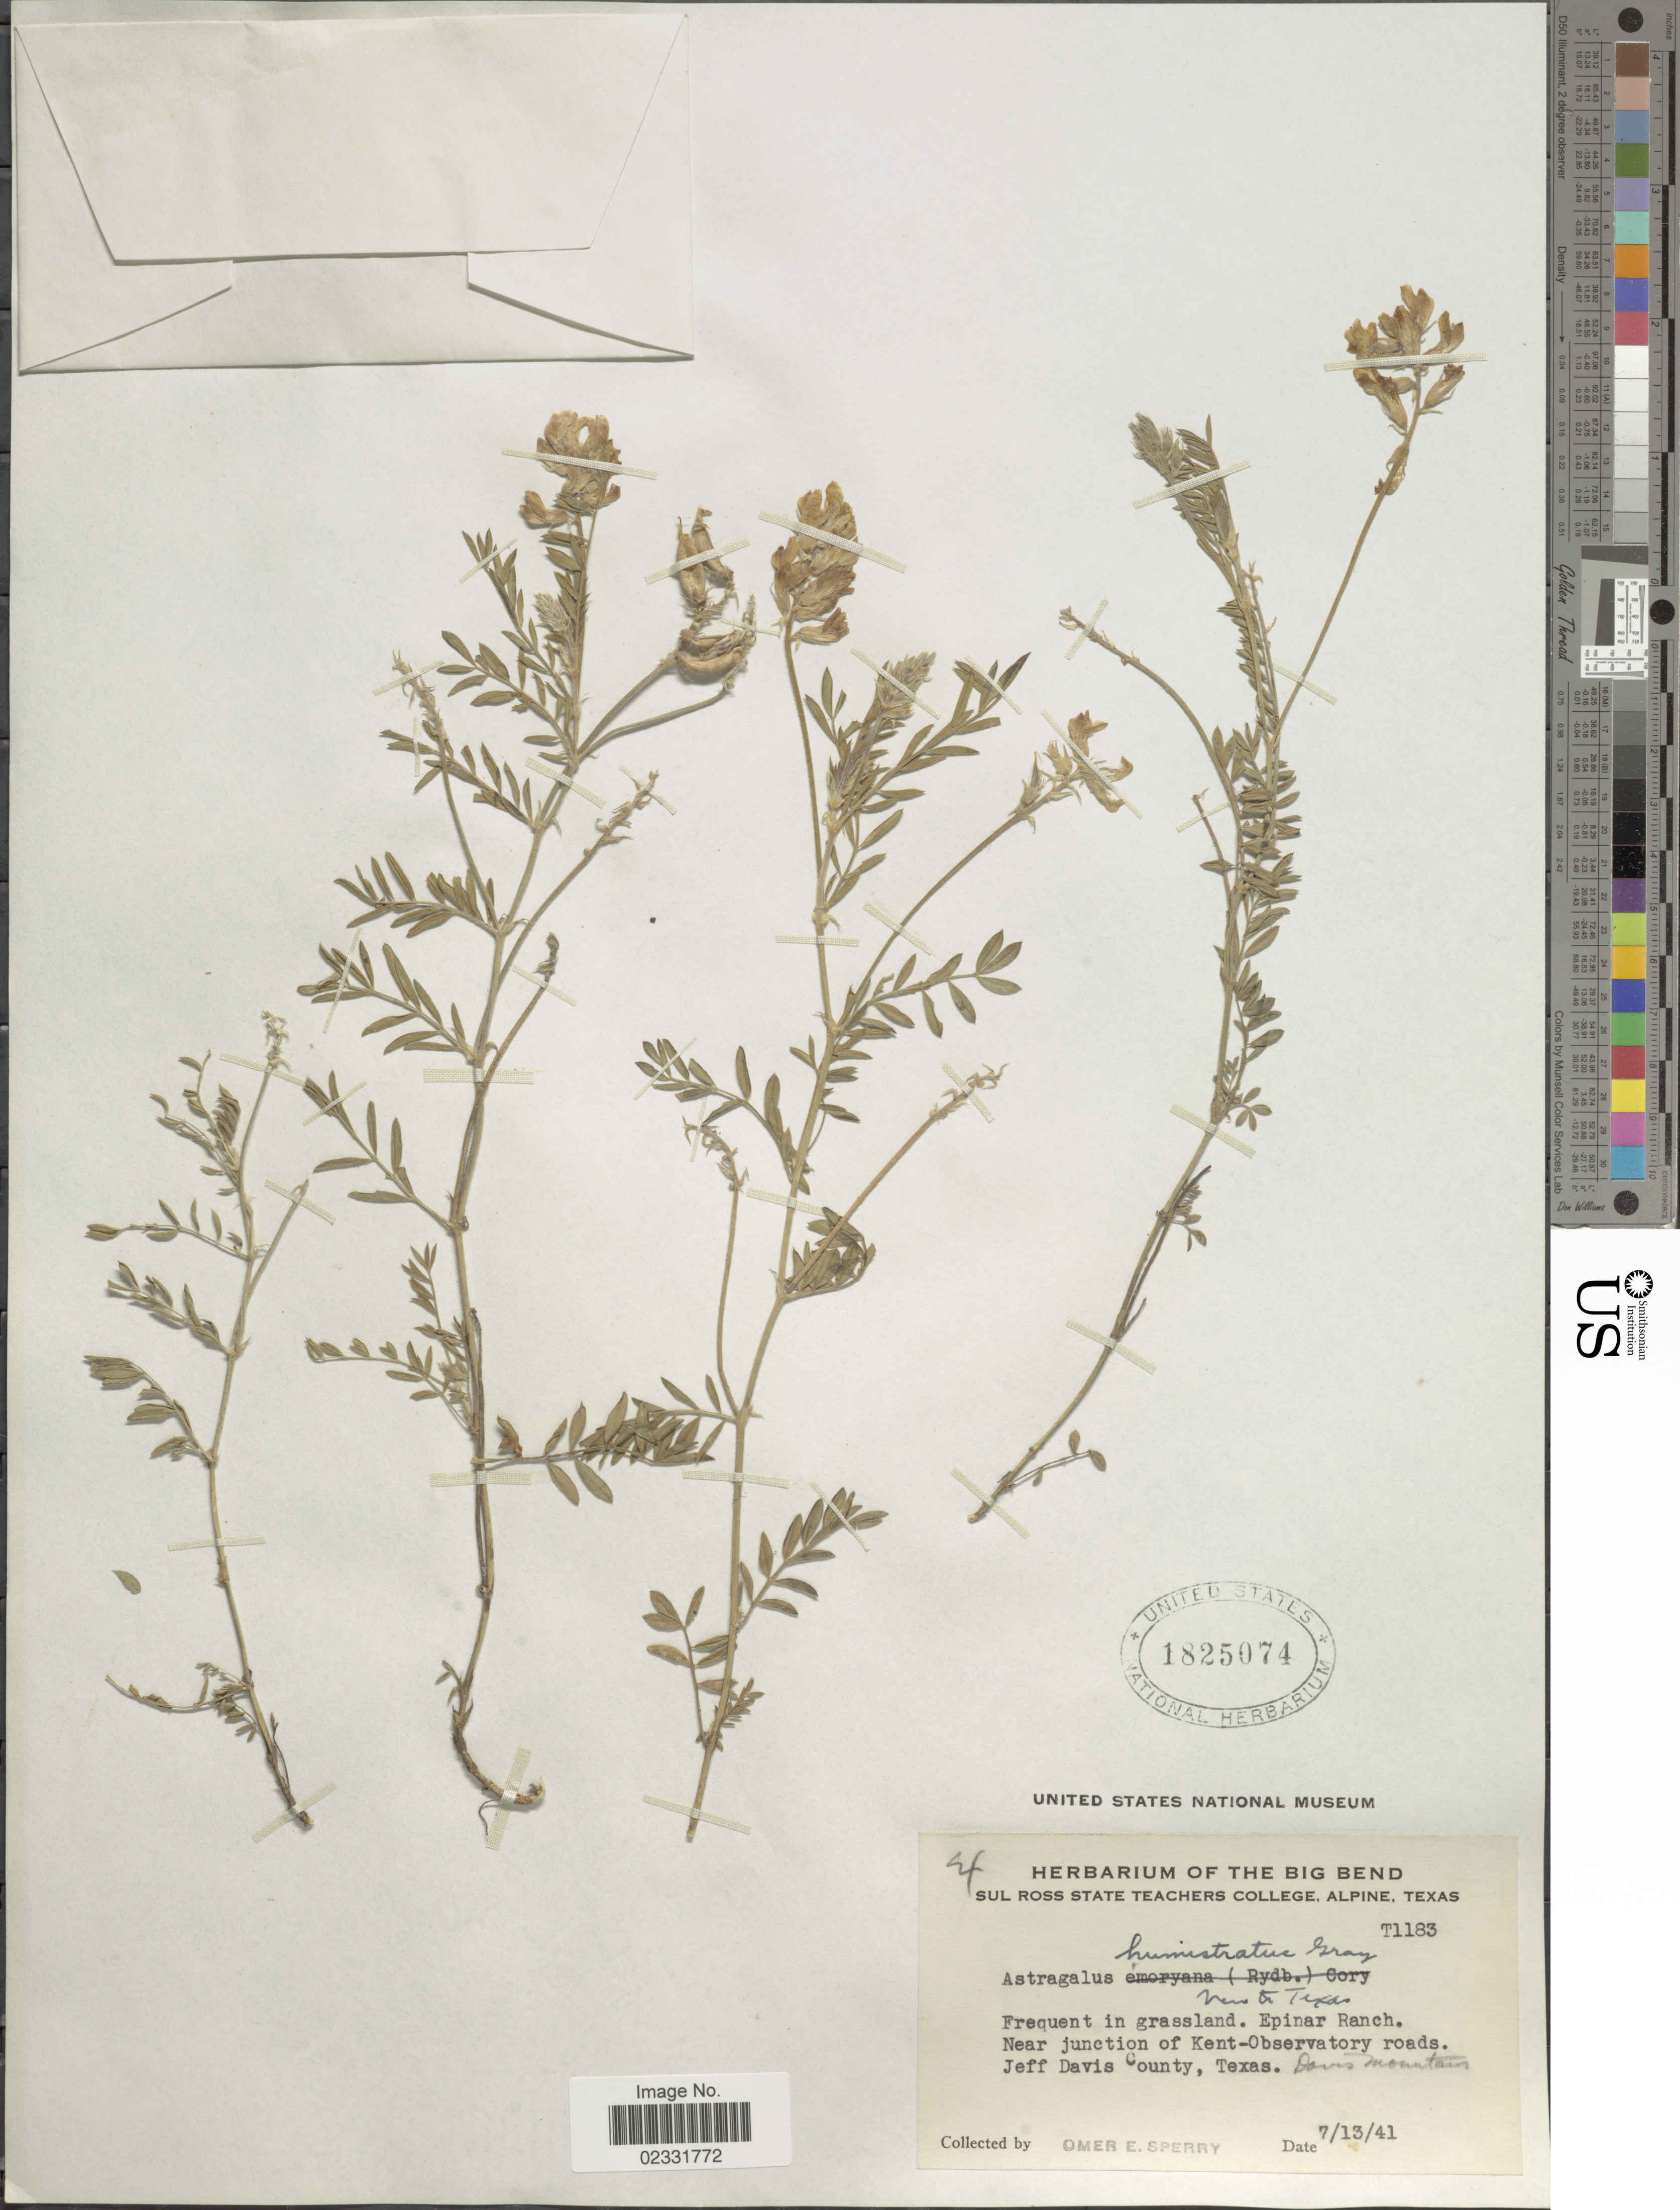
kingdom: Plantae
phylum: Tracheophyta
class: Magnoliopsida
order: Fabales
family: Fabaceae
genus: Astragalus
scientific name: Astragalus humistratus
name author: A. Gray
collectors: O. E. Sperry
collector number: T1183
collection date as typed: Transcribed d/m/y: 13/7/41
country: United States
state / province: Texas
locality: Epinar Ranch, near junction of Kent-Observatory roads, Jeff Davis County, Davis Mountains.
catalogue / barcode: US 1825074